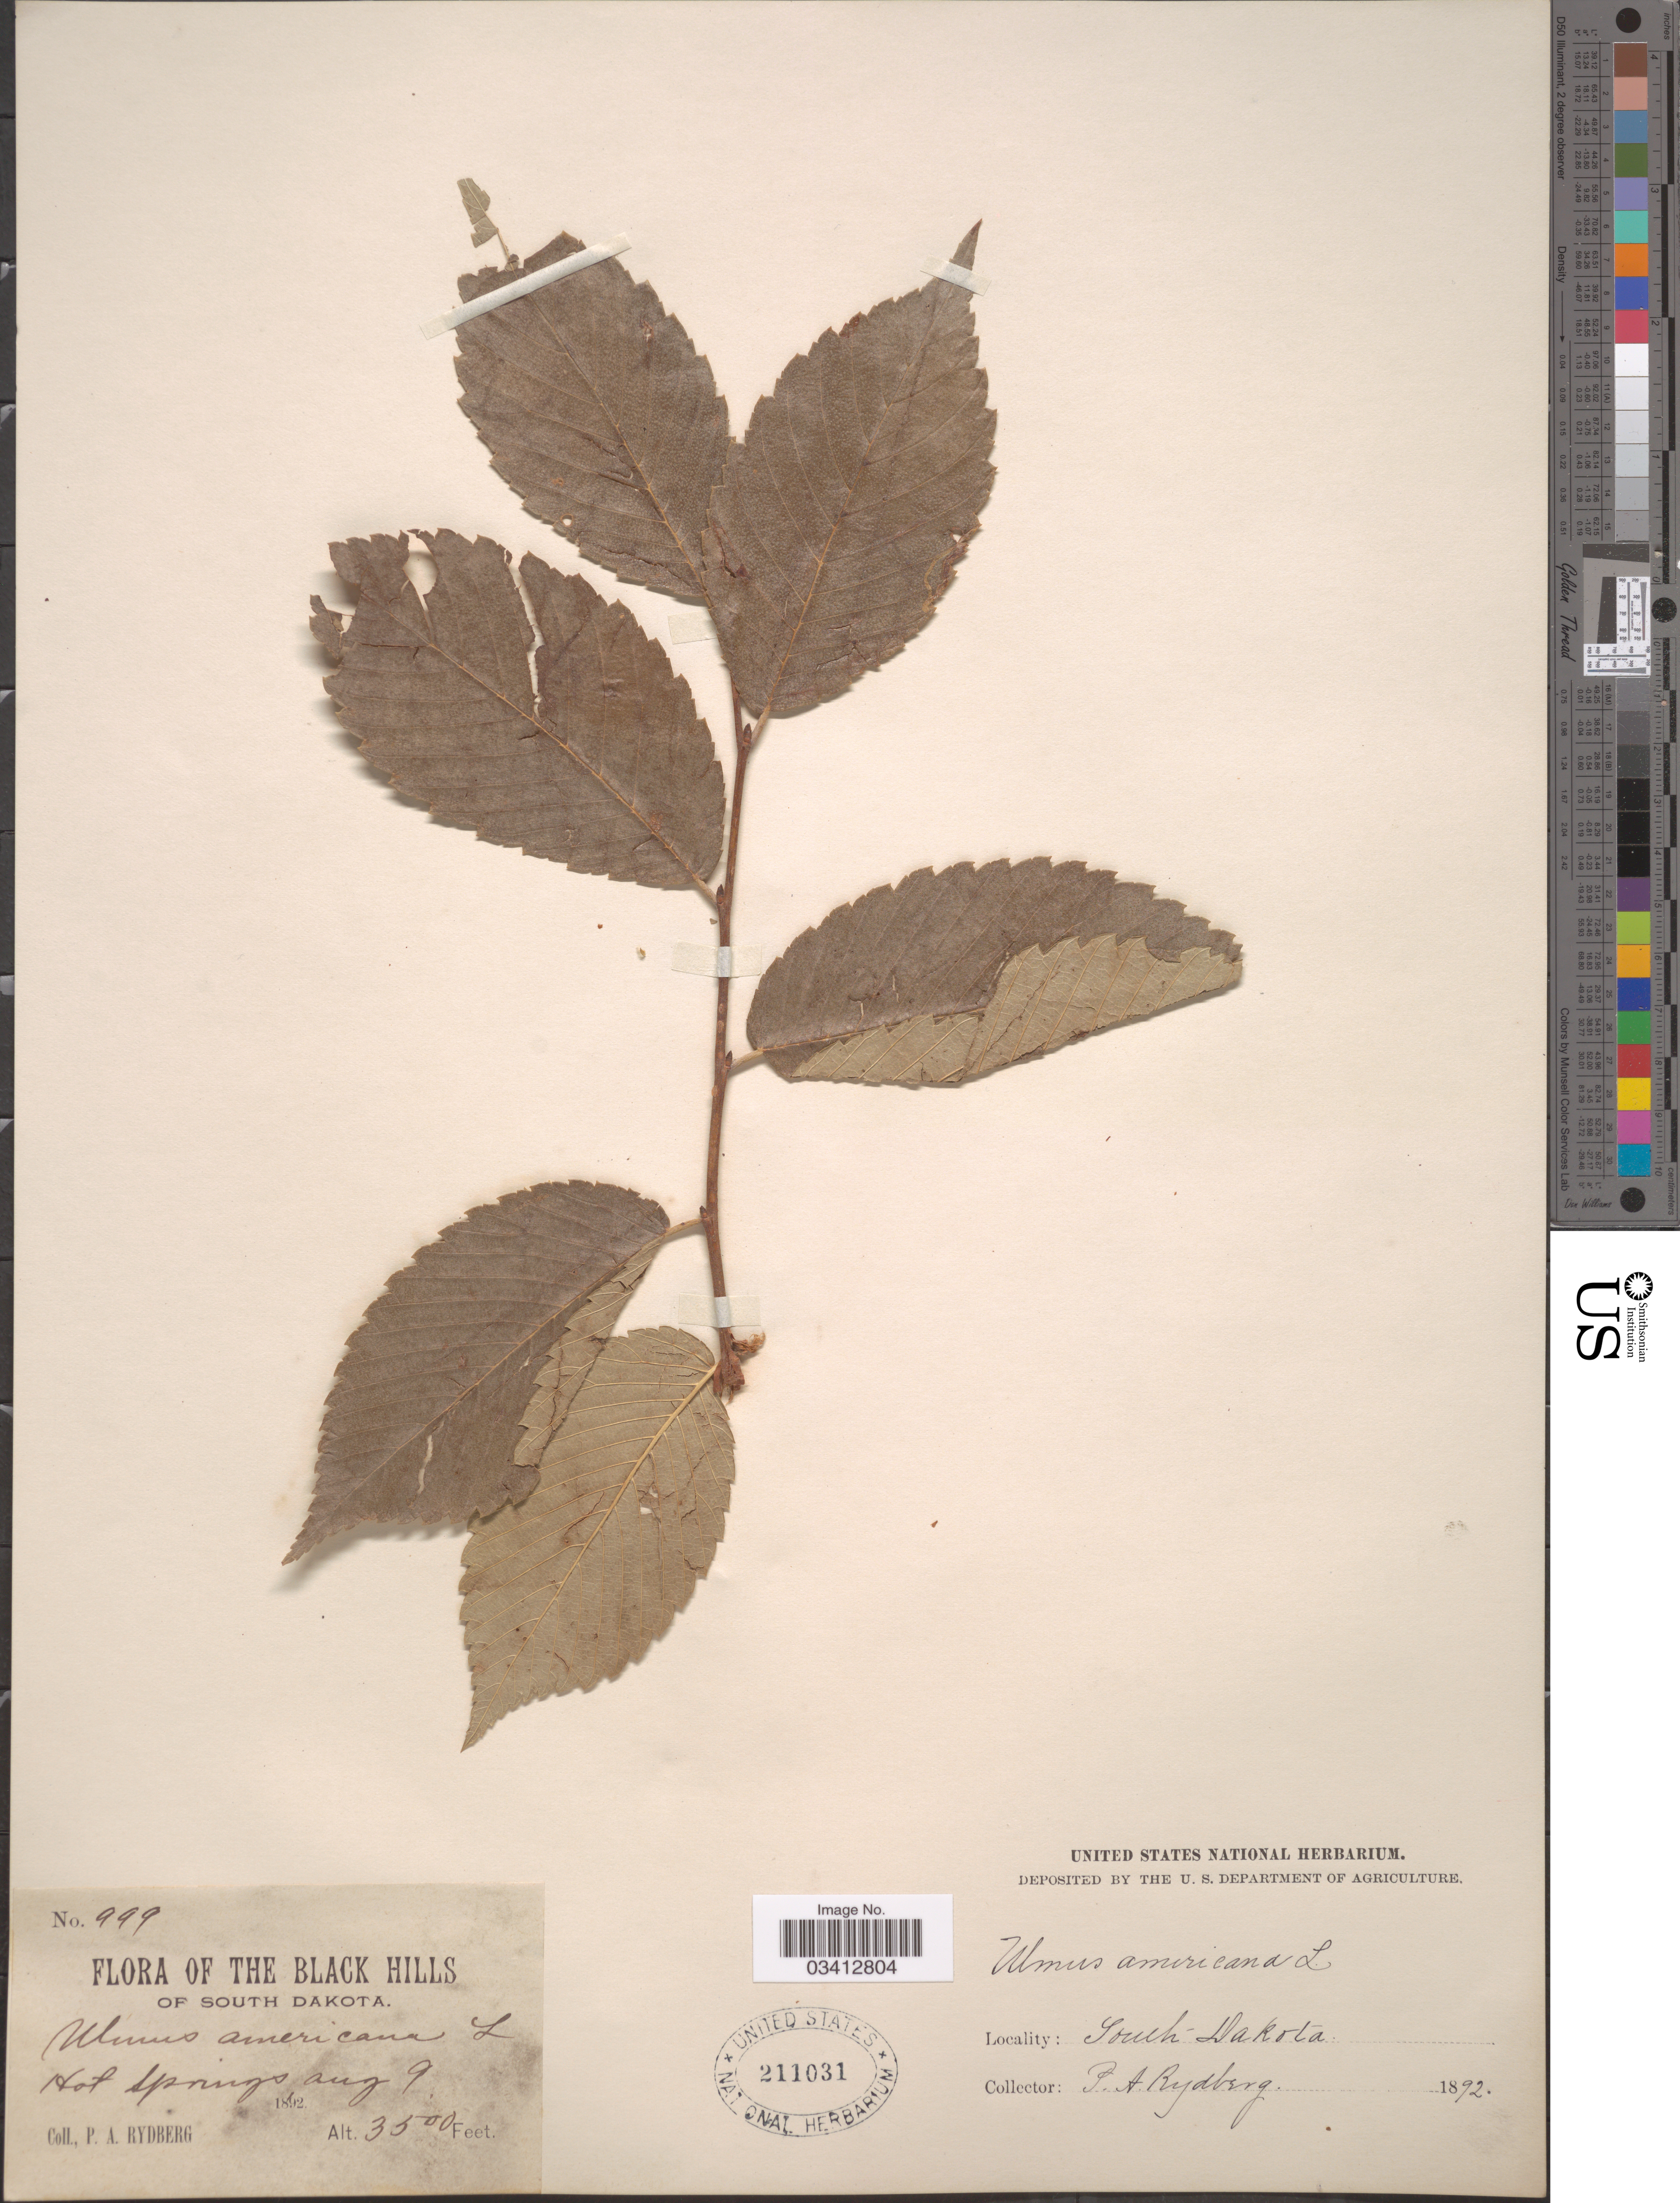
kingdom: Plantae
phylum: Tracheophyta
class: Magnoliopsida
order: Rosales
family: Ulmaceae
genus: Ulmus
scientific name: Ulmus americana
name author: L.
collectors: P. A. Rydberg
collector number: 999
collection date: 1892-08-09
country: United States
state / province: South Dakota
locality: The Black Hills of South Dakota. Hot Springs.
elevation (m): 1067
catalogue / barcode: US 211031